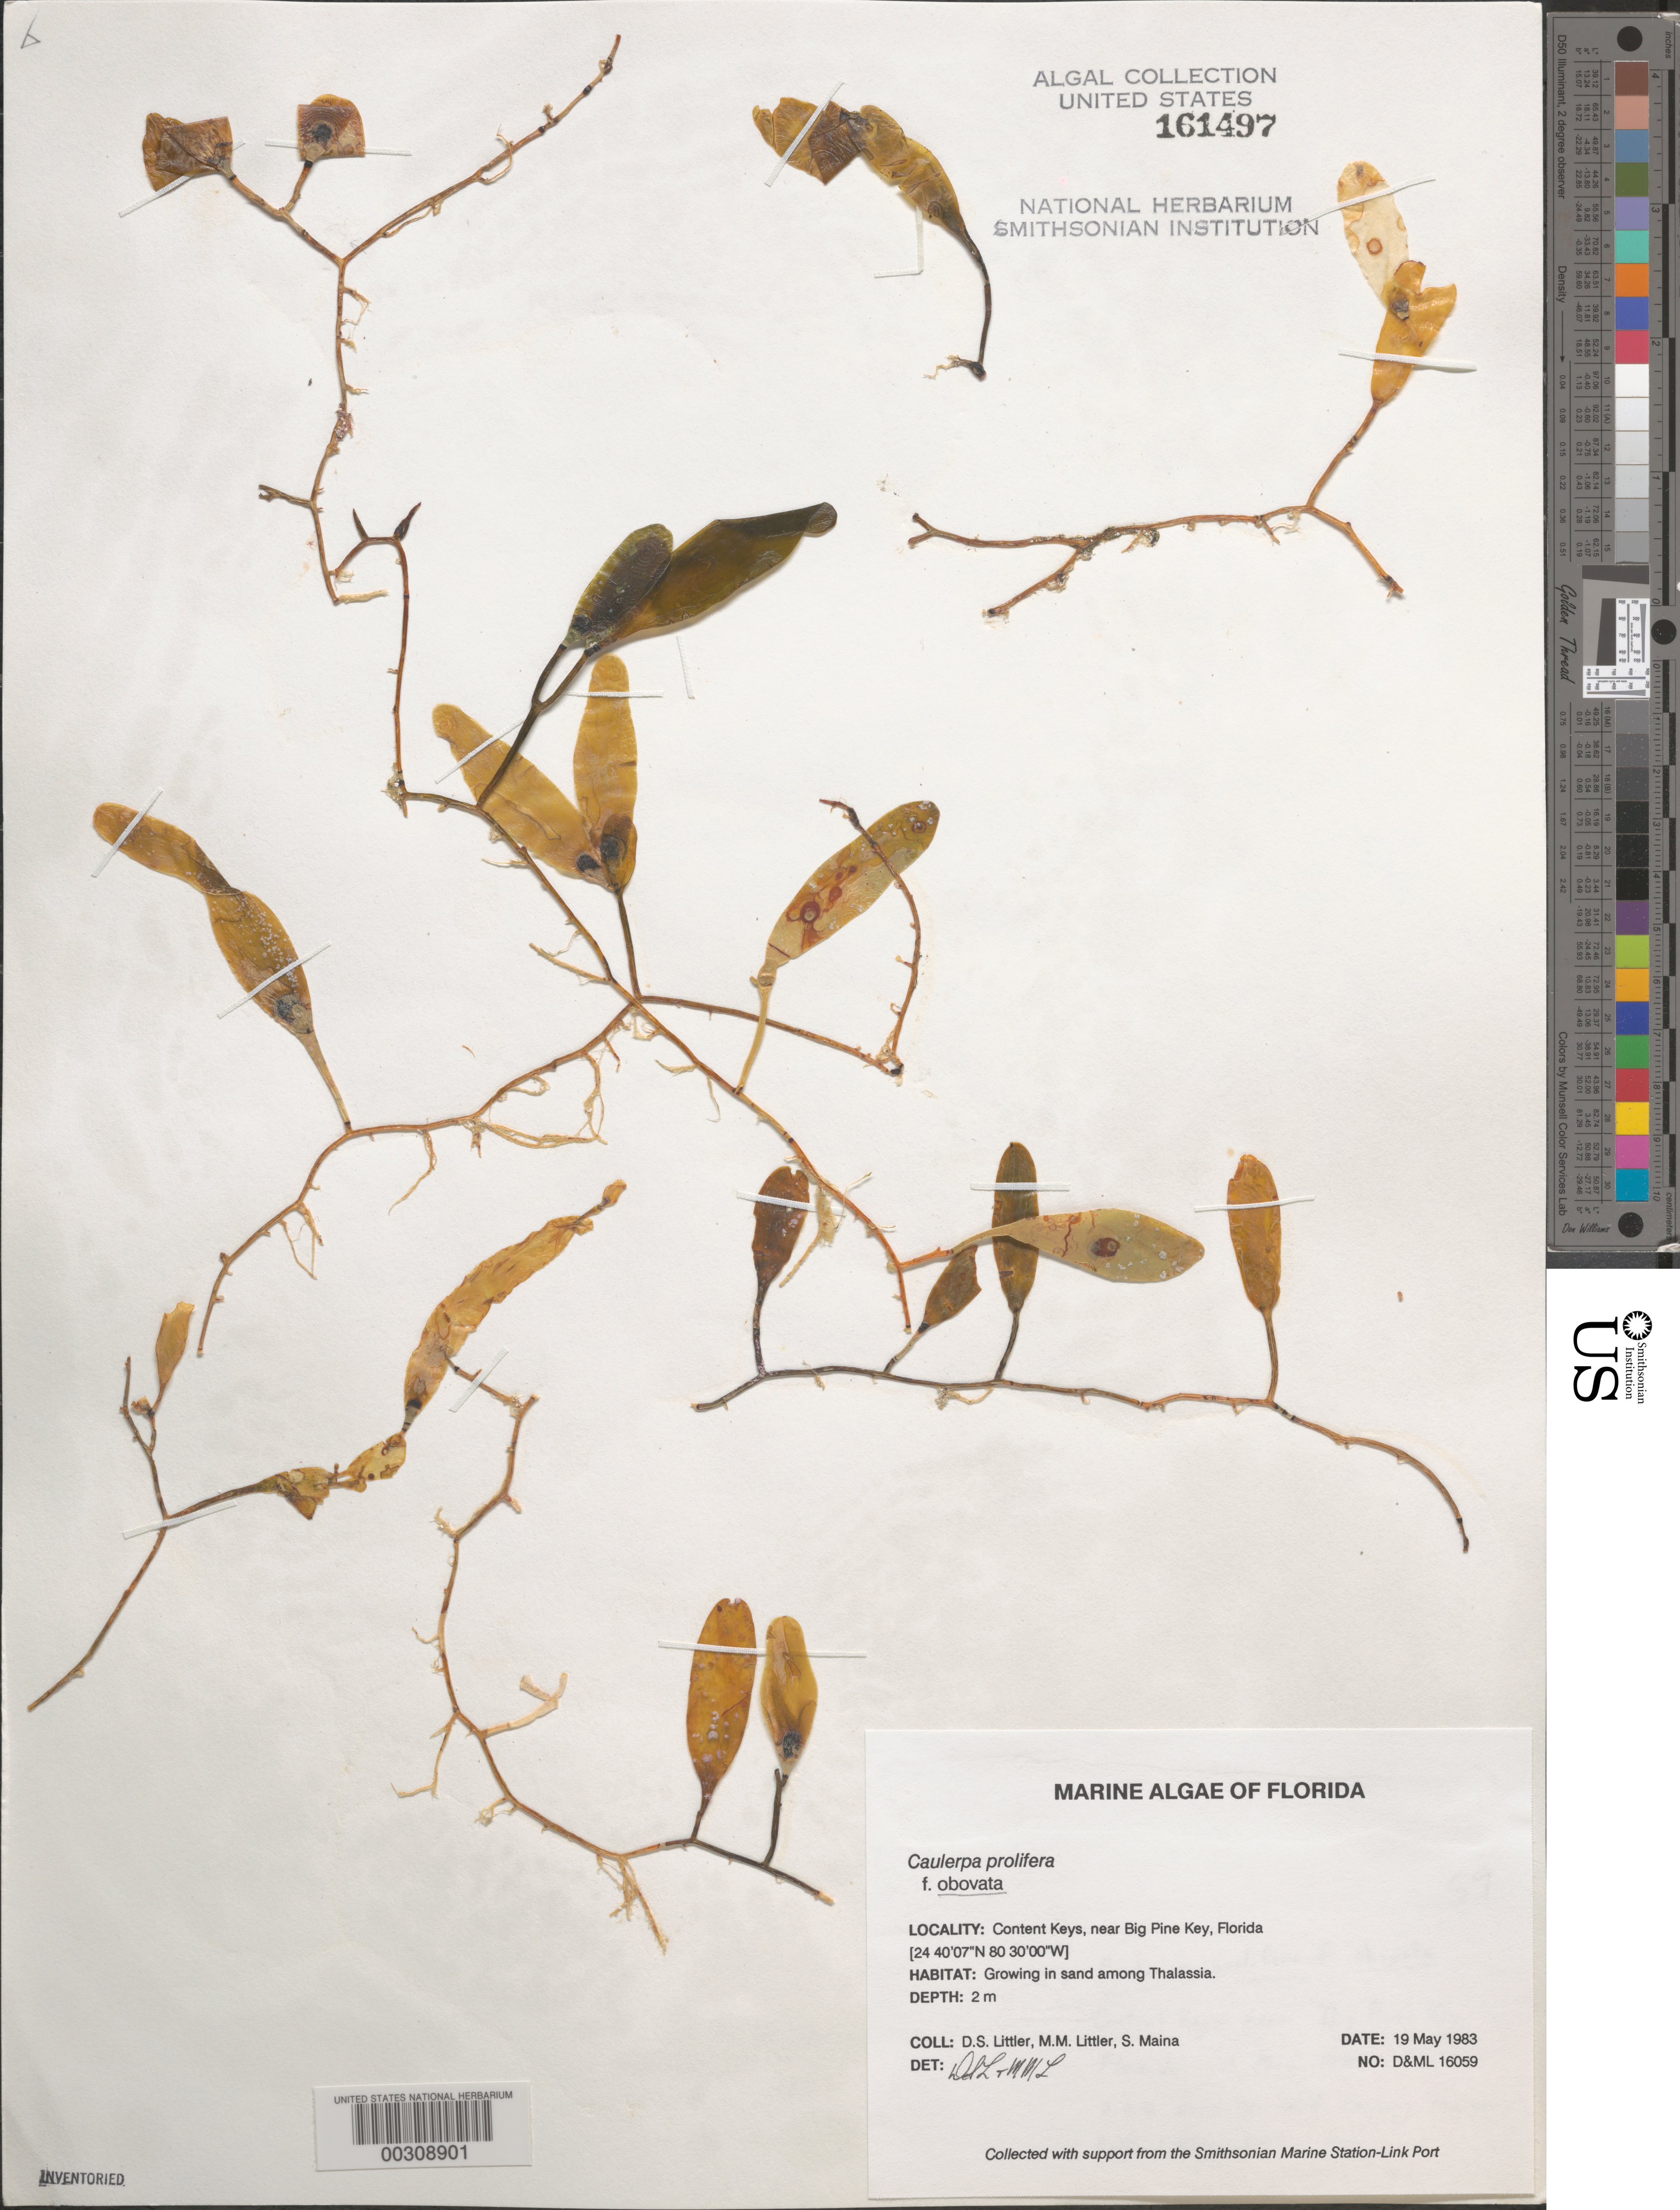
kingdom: Plantae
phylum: Chlorophyta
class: Ulvophyceae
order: Bryopsidales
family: Caulerpaceae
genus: Caulerpa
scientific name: Caulerpa prolifera f. obovata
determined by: Littler, D. S.; Littler, M. M.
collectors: D. S. Littler, M. M. Littler & S. Maina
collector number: D&ML 16059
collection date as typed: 19 May 1983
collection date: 1983-05-19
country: United States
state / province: Florida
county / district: Monroe County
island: Content Keys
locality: Near Big Pine Key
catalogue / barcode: US 161497